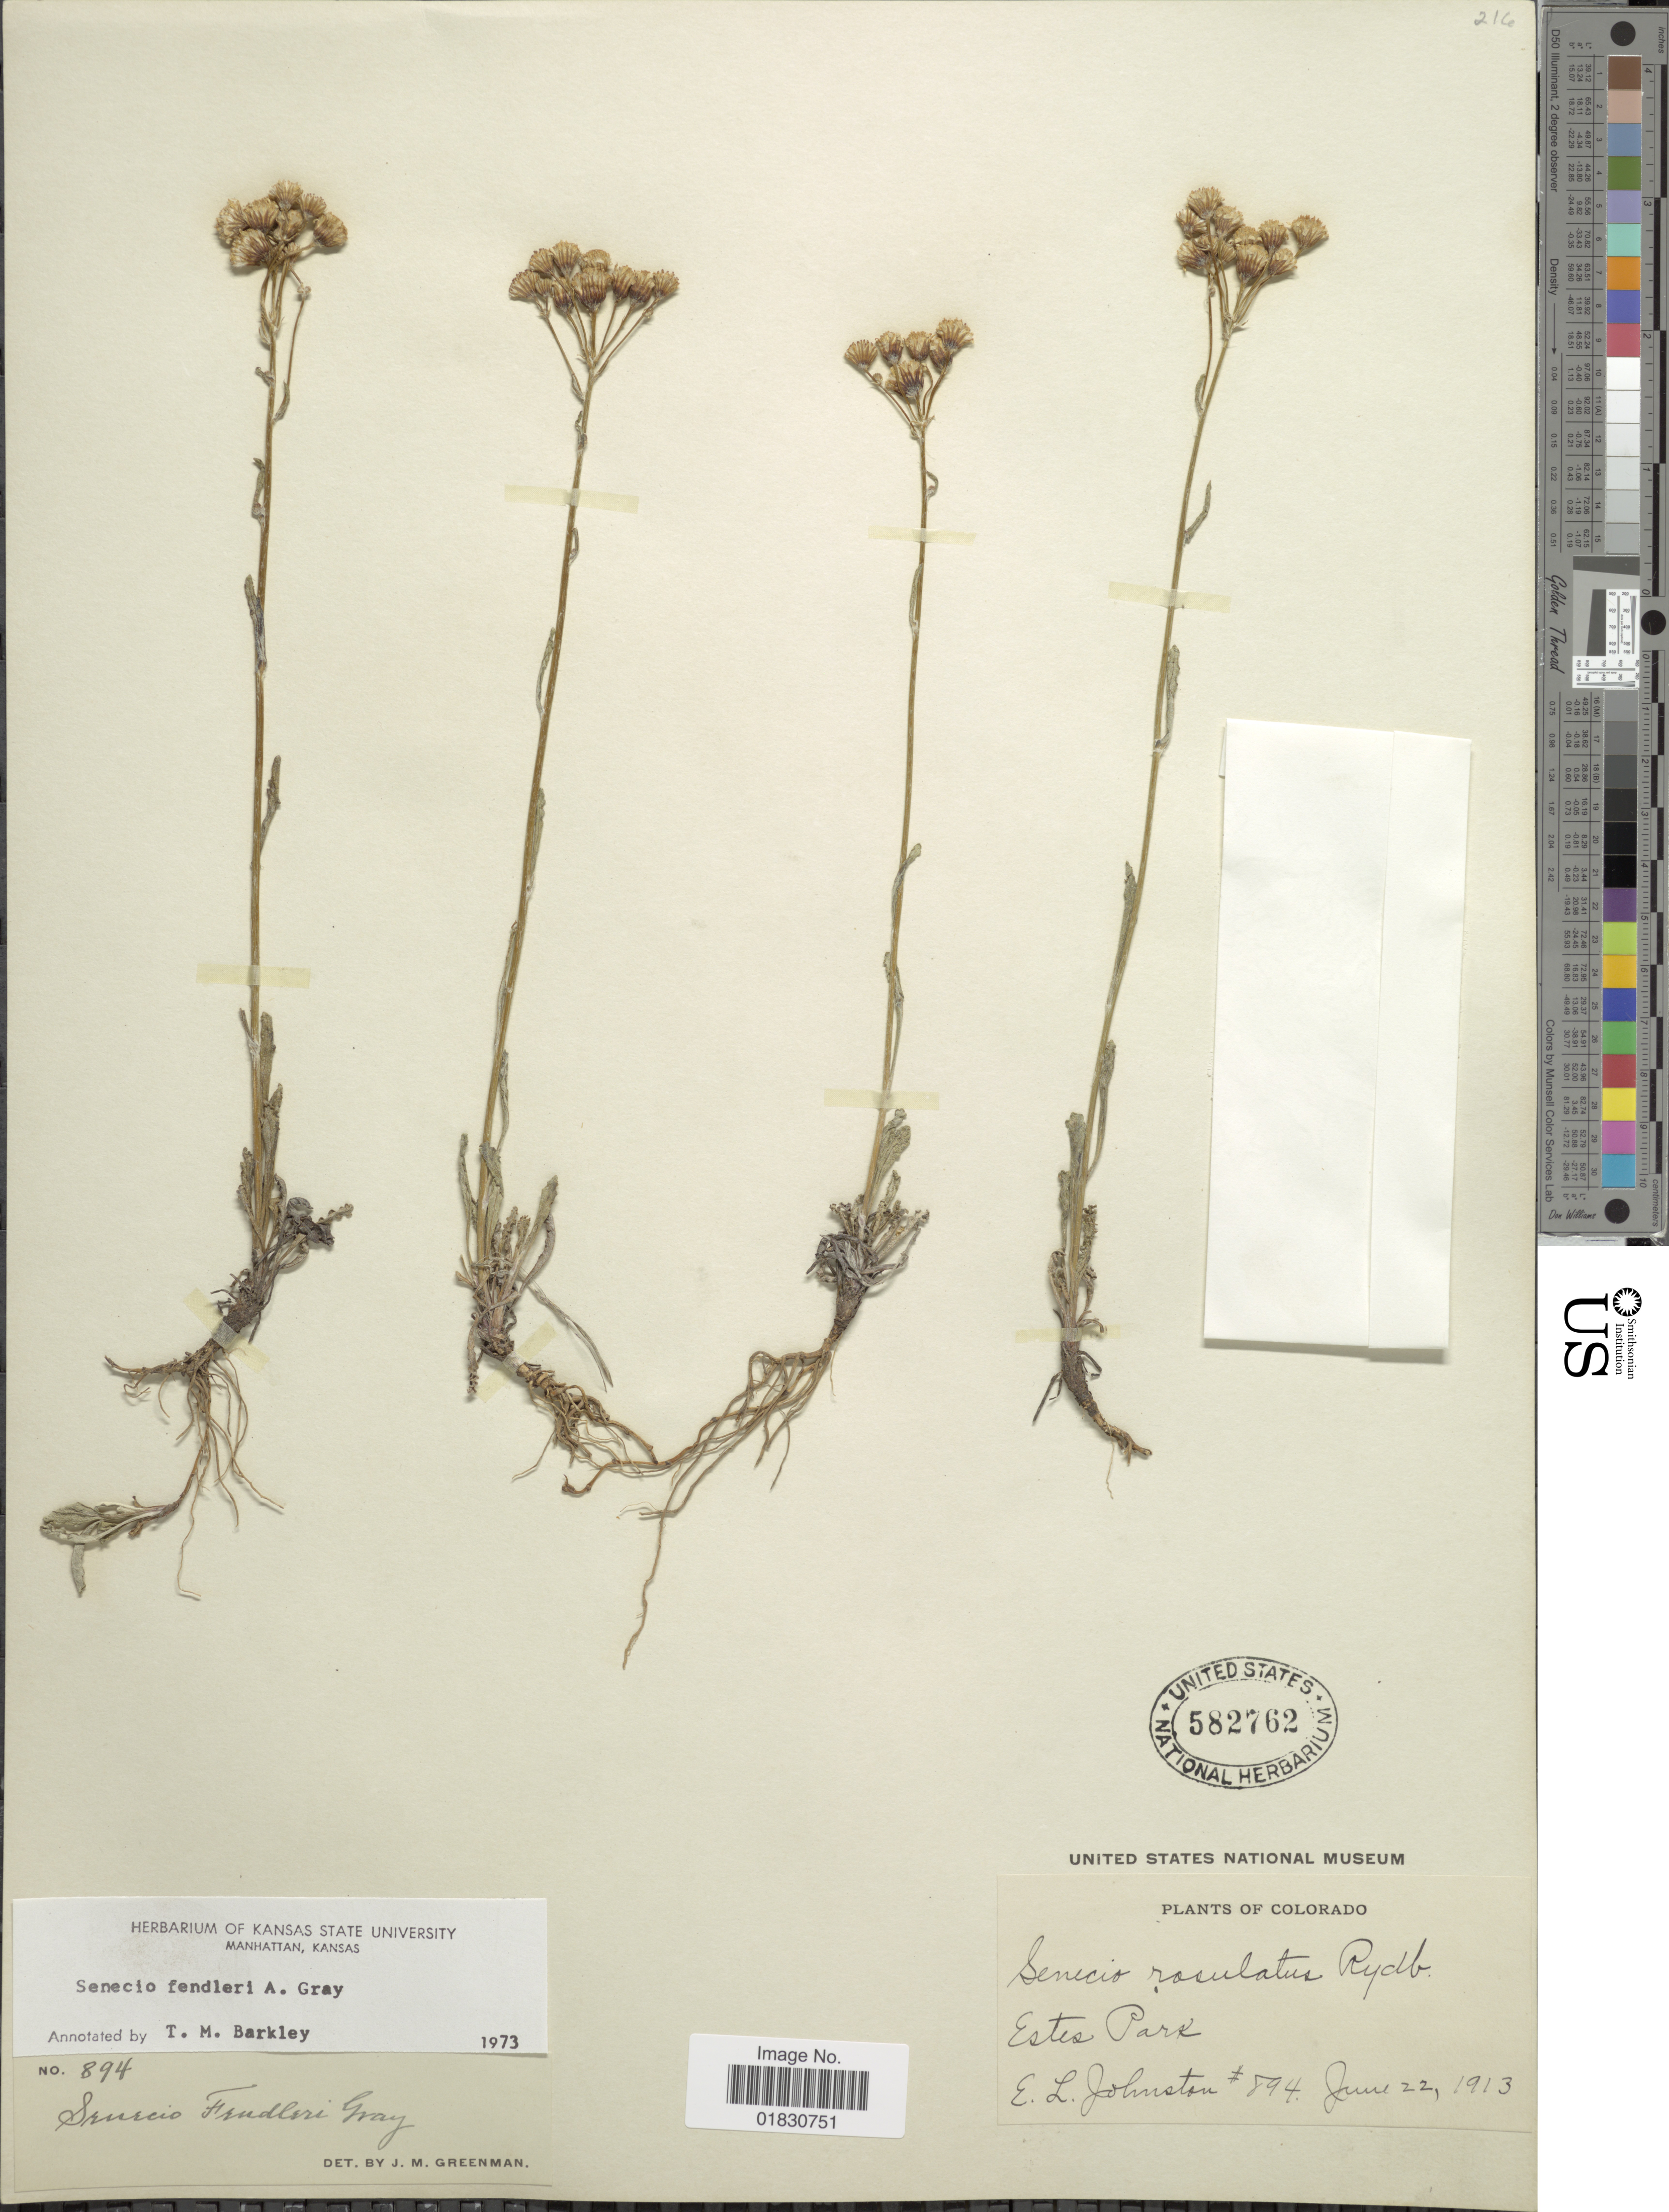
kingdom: Plantae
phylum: Tracheophyta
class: Magnoliopsida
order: Asterales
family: Asteraceae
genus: Packera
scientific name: Packera fendleri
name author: (A. Gray) W.A. Weber & Á. Löve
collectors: E. L. Johnston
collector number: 894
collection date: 1913-06-22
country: United States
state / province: Colorado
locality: Estes Park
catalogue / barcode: US 582762